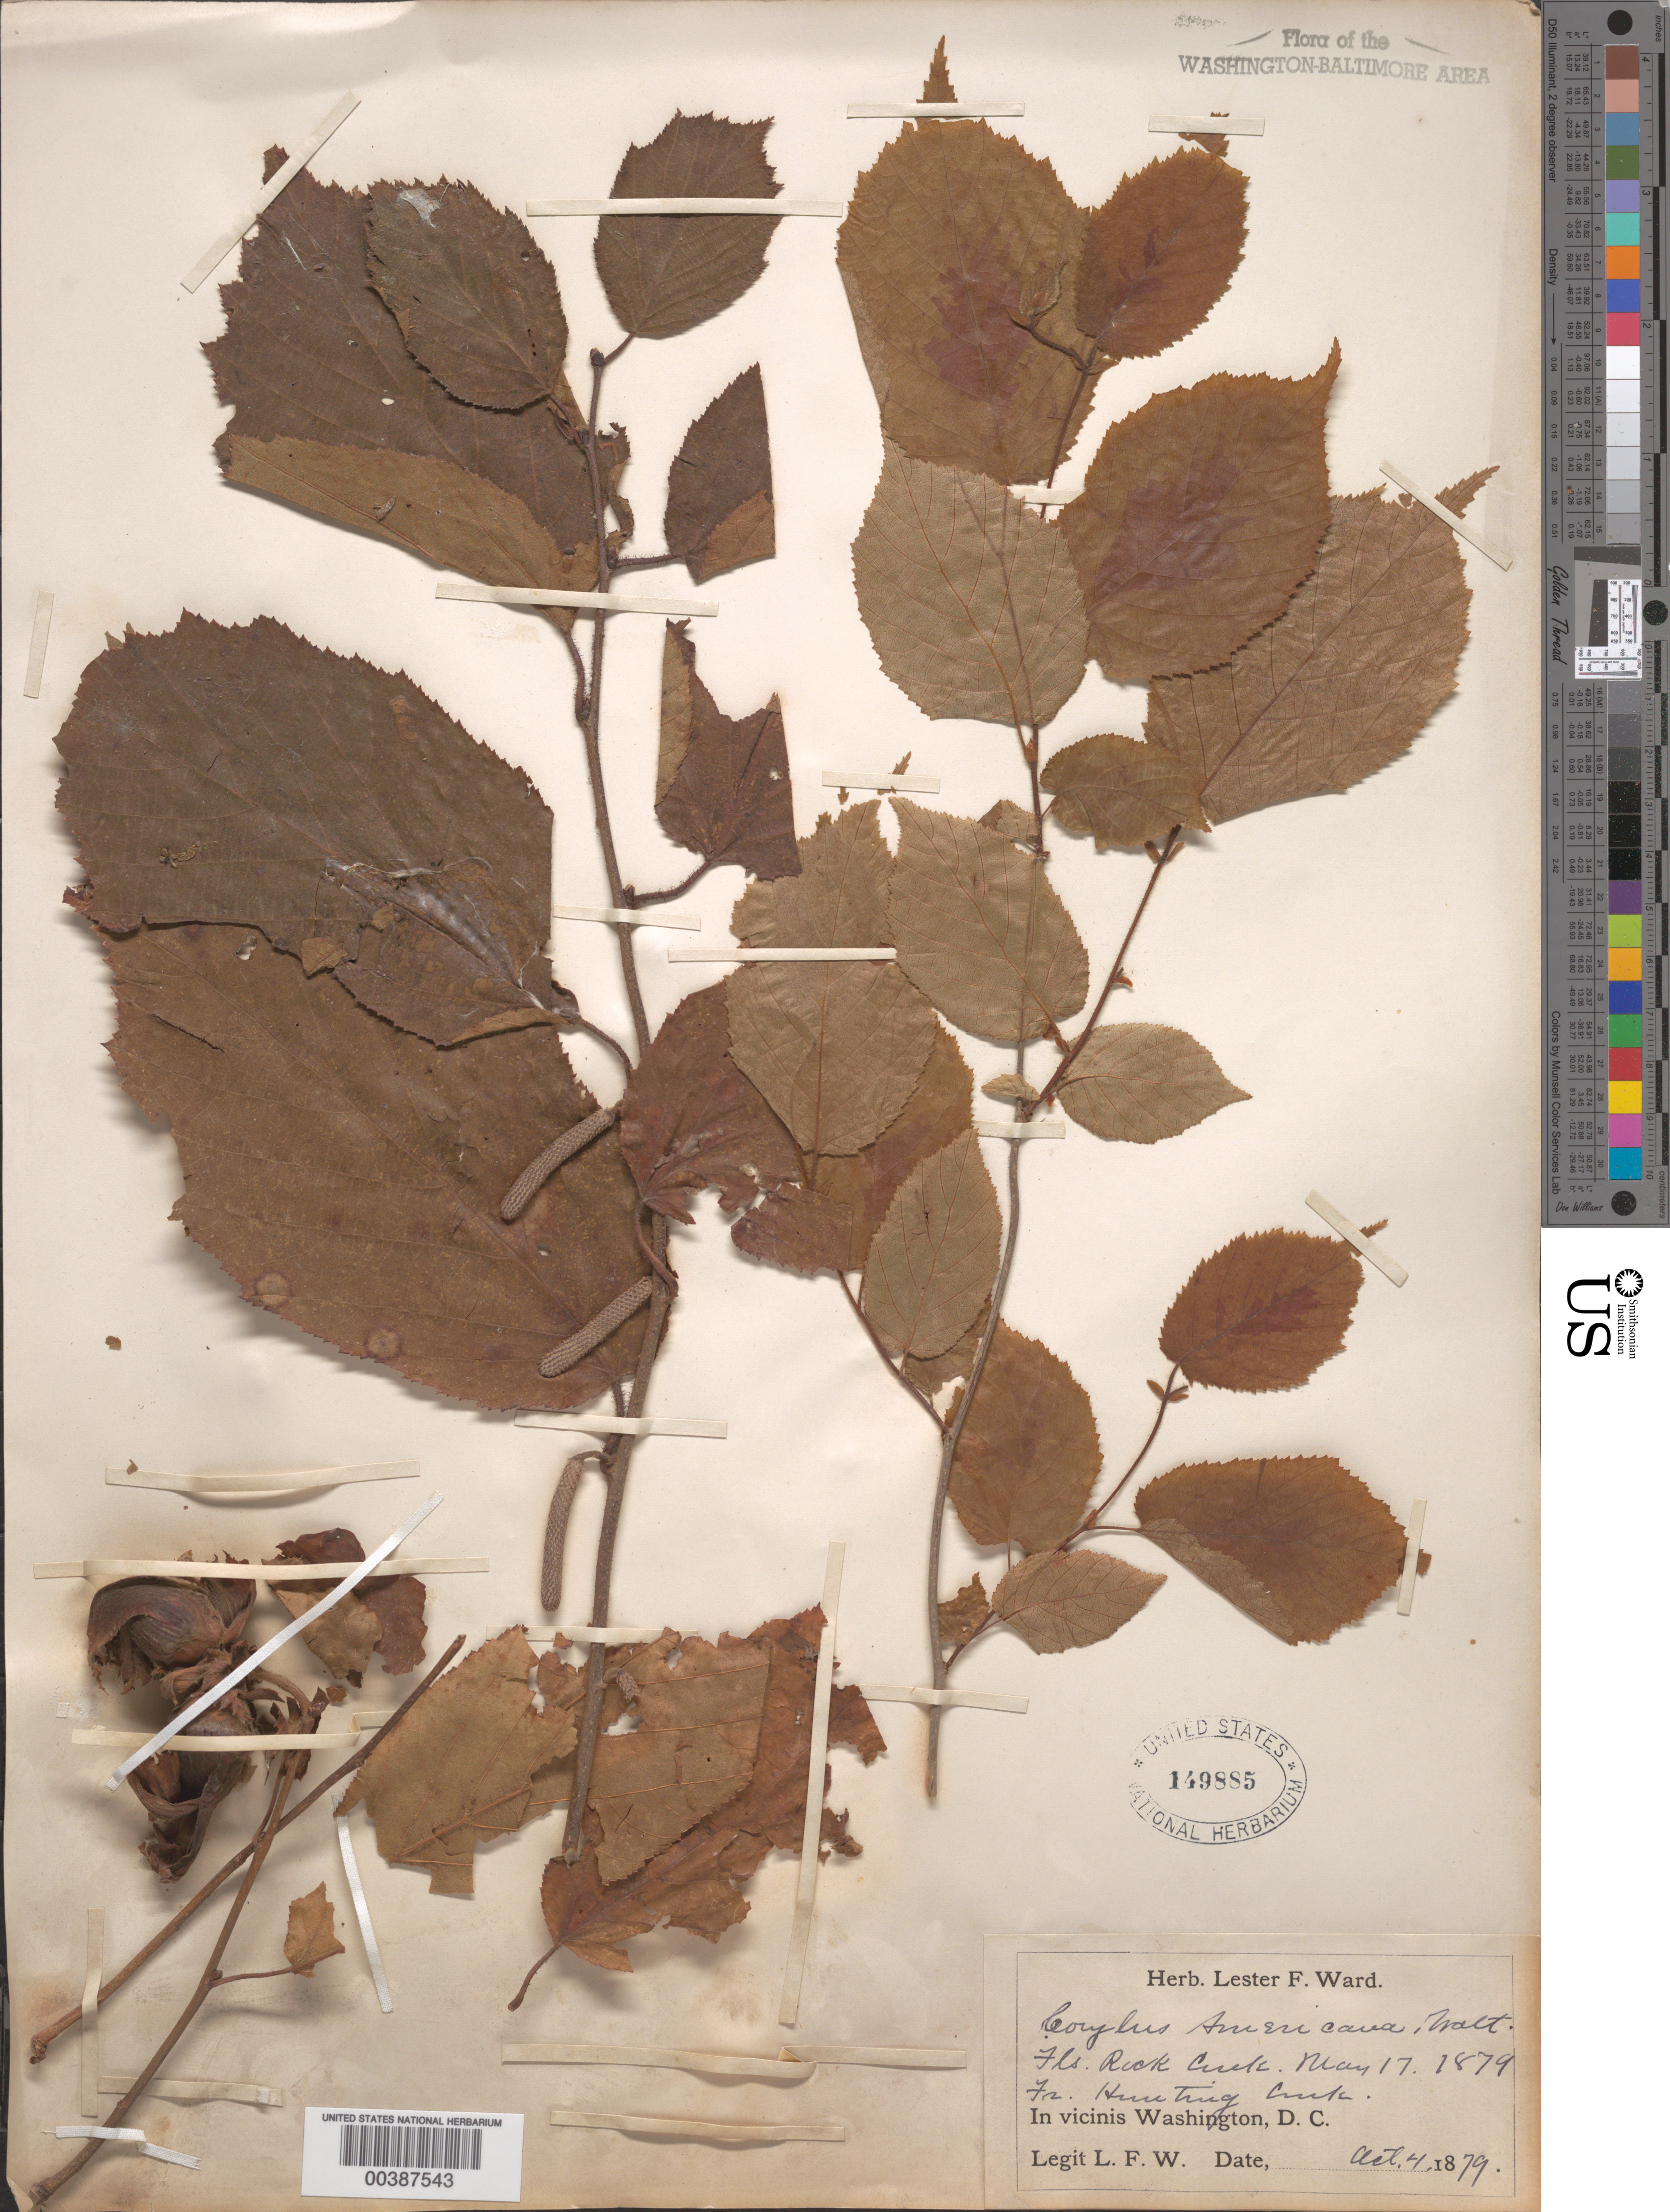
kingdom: Plantae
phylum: Tracheophyta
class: Magnoliopsida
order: Fagales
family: Betulaceae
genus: Corylus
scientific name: Corylus americana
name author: Walter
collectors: L. F. Ward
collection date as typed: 17 May 1879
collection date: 1879-05-17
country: United States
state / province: District of Columbia / Virginia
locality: Rock Creek - DC and Hunting Creek - Virginia Rock Creek Park & vicinity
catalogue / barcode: US 149885